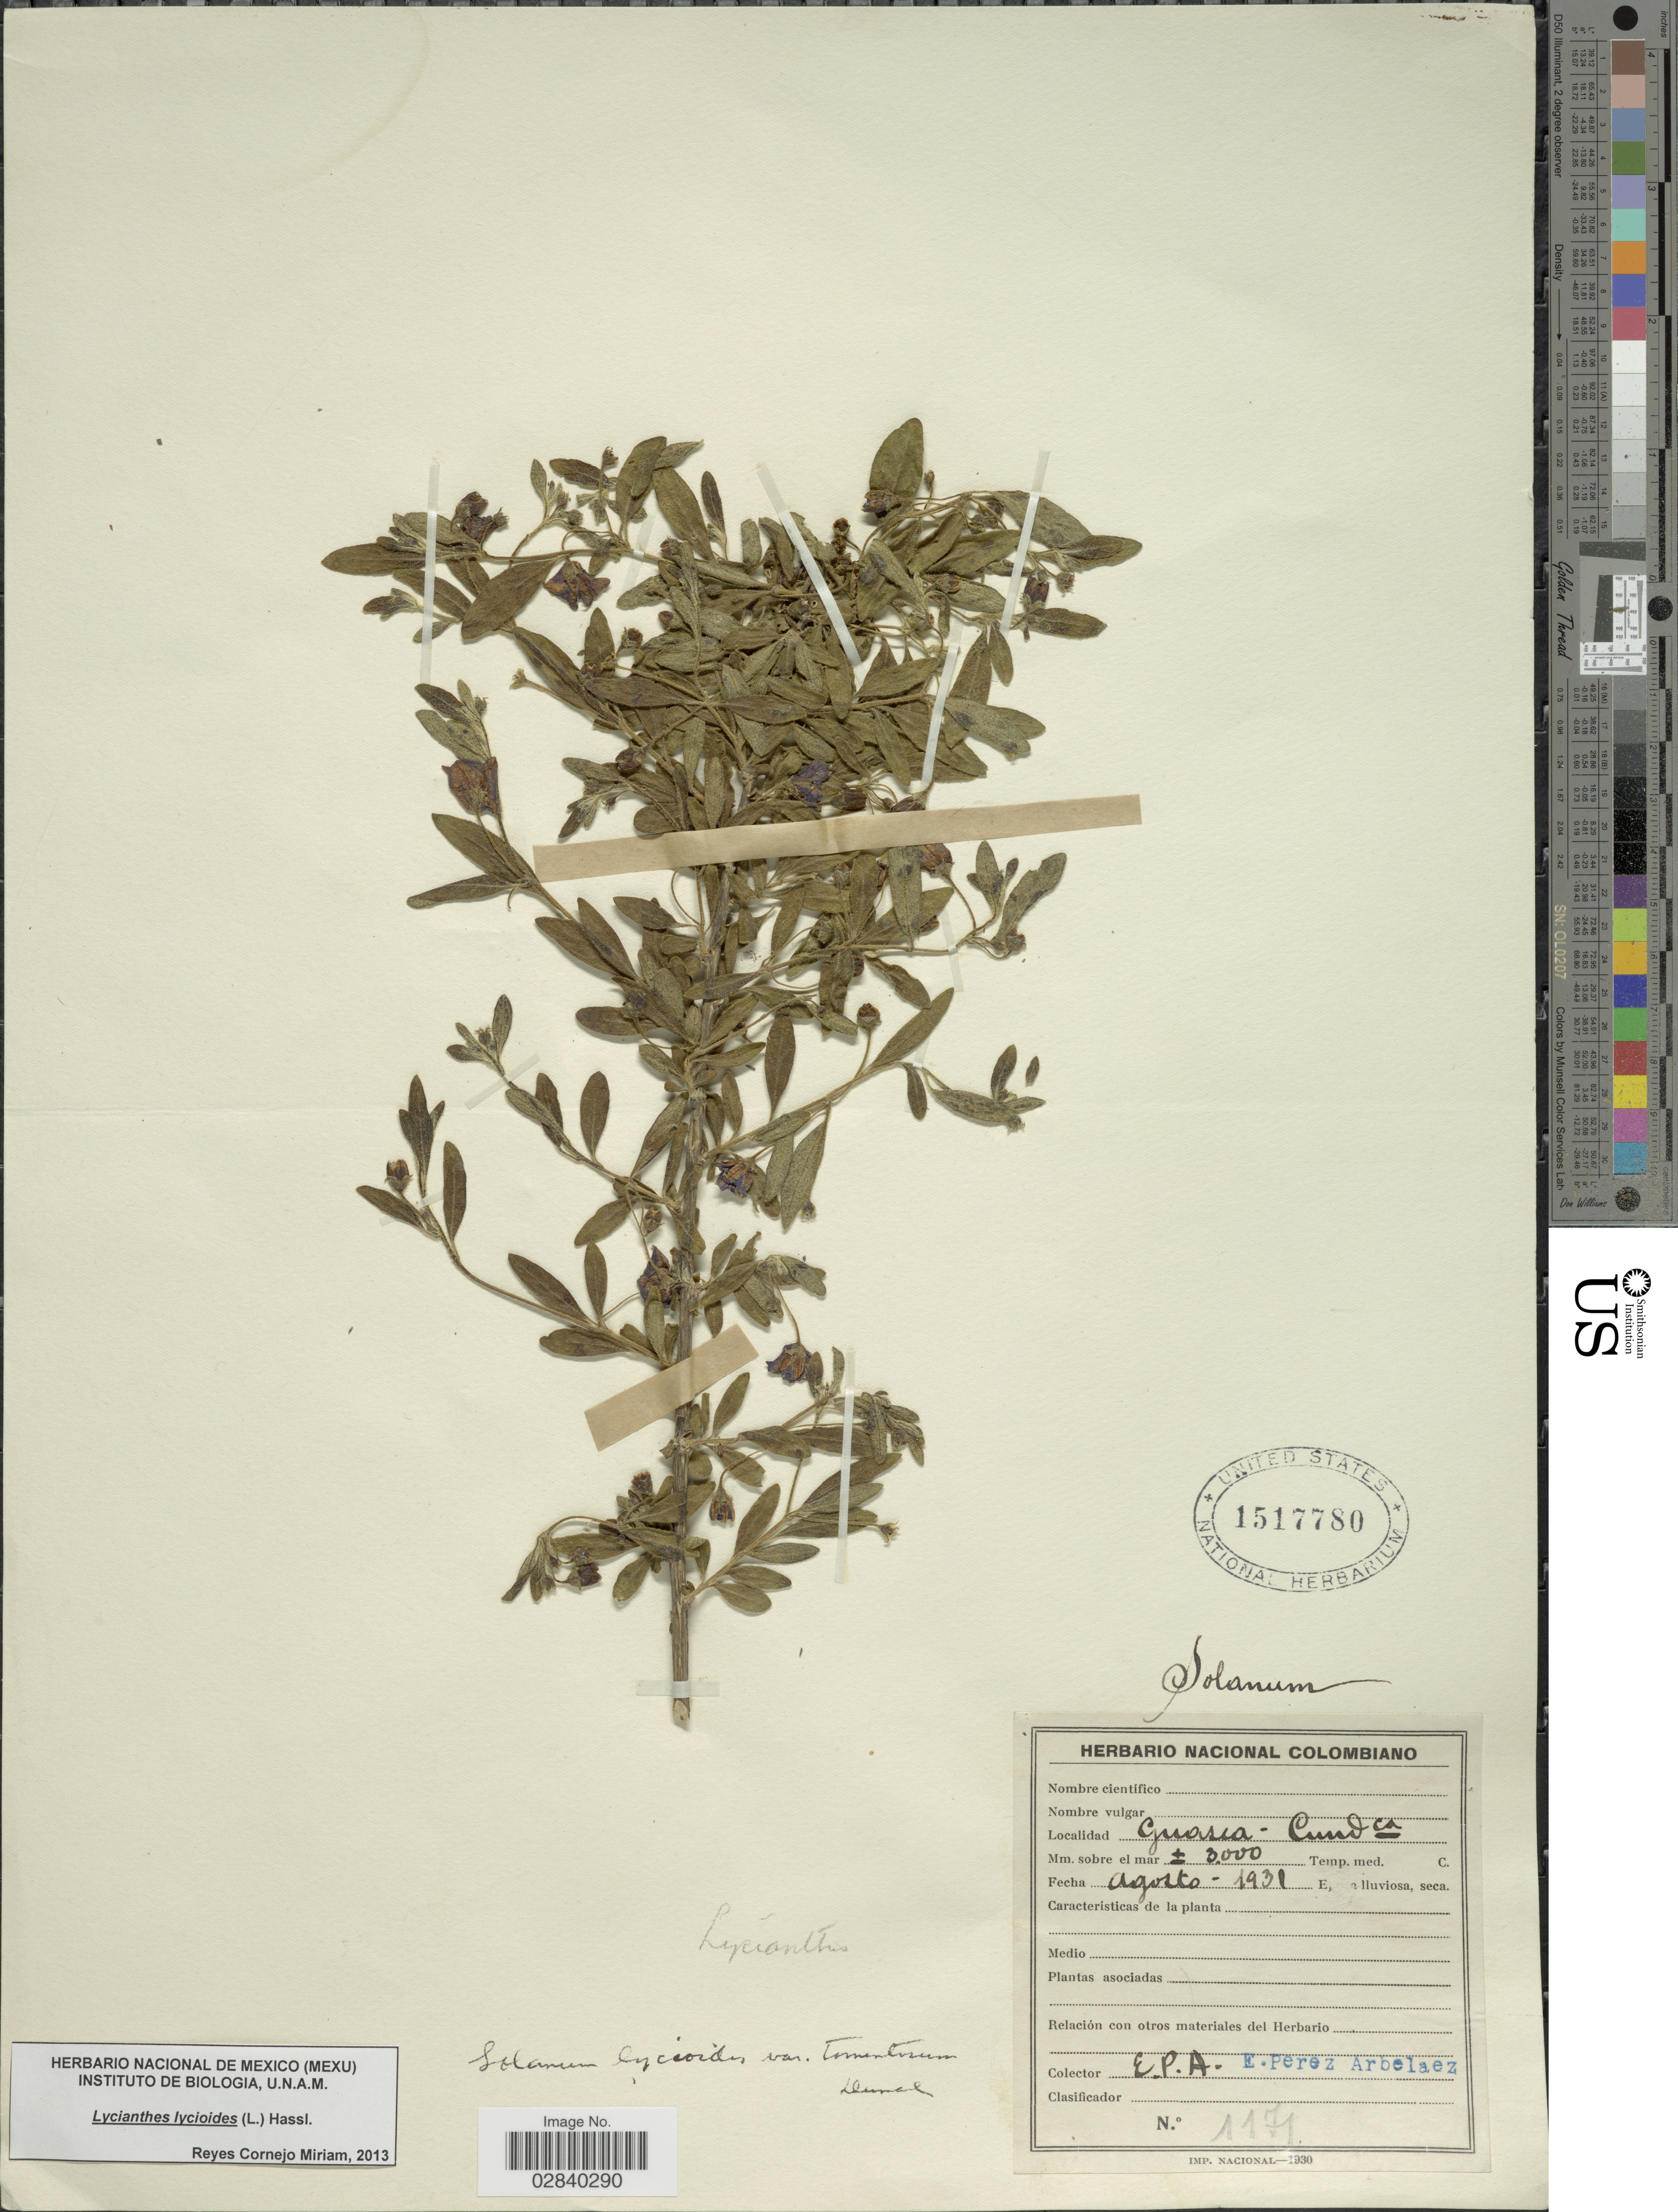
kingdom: Plantae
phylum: Tracheophyta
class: Magnoliopsida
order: Solanales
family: Solanaceae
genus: Lycianthes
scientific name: Lycianthes lycioides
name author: (L.) Hassl.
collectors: E. Pérez Arbeláez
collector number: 1174*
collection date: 1931-08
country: Colombia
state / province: Cundinamarca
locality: Guasca. Cunda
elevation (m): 3000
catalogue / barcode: US 1517780